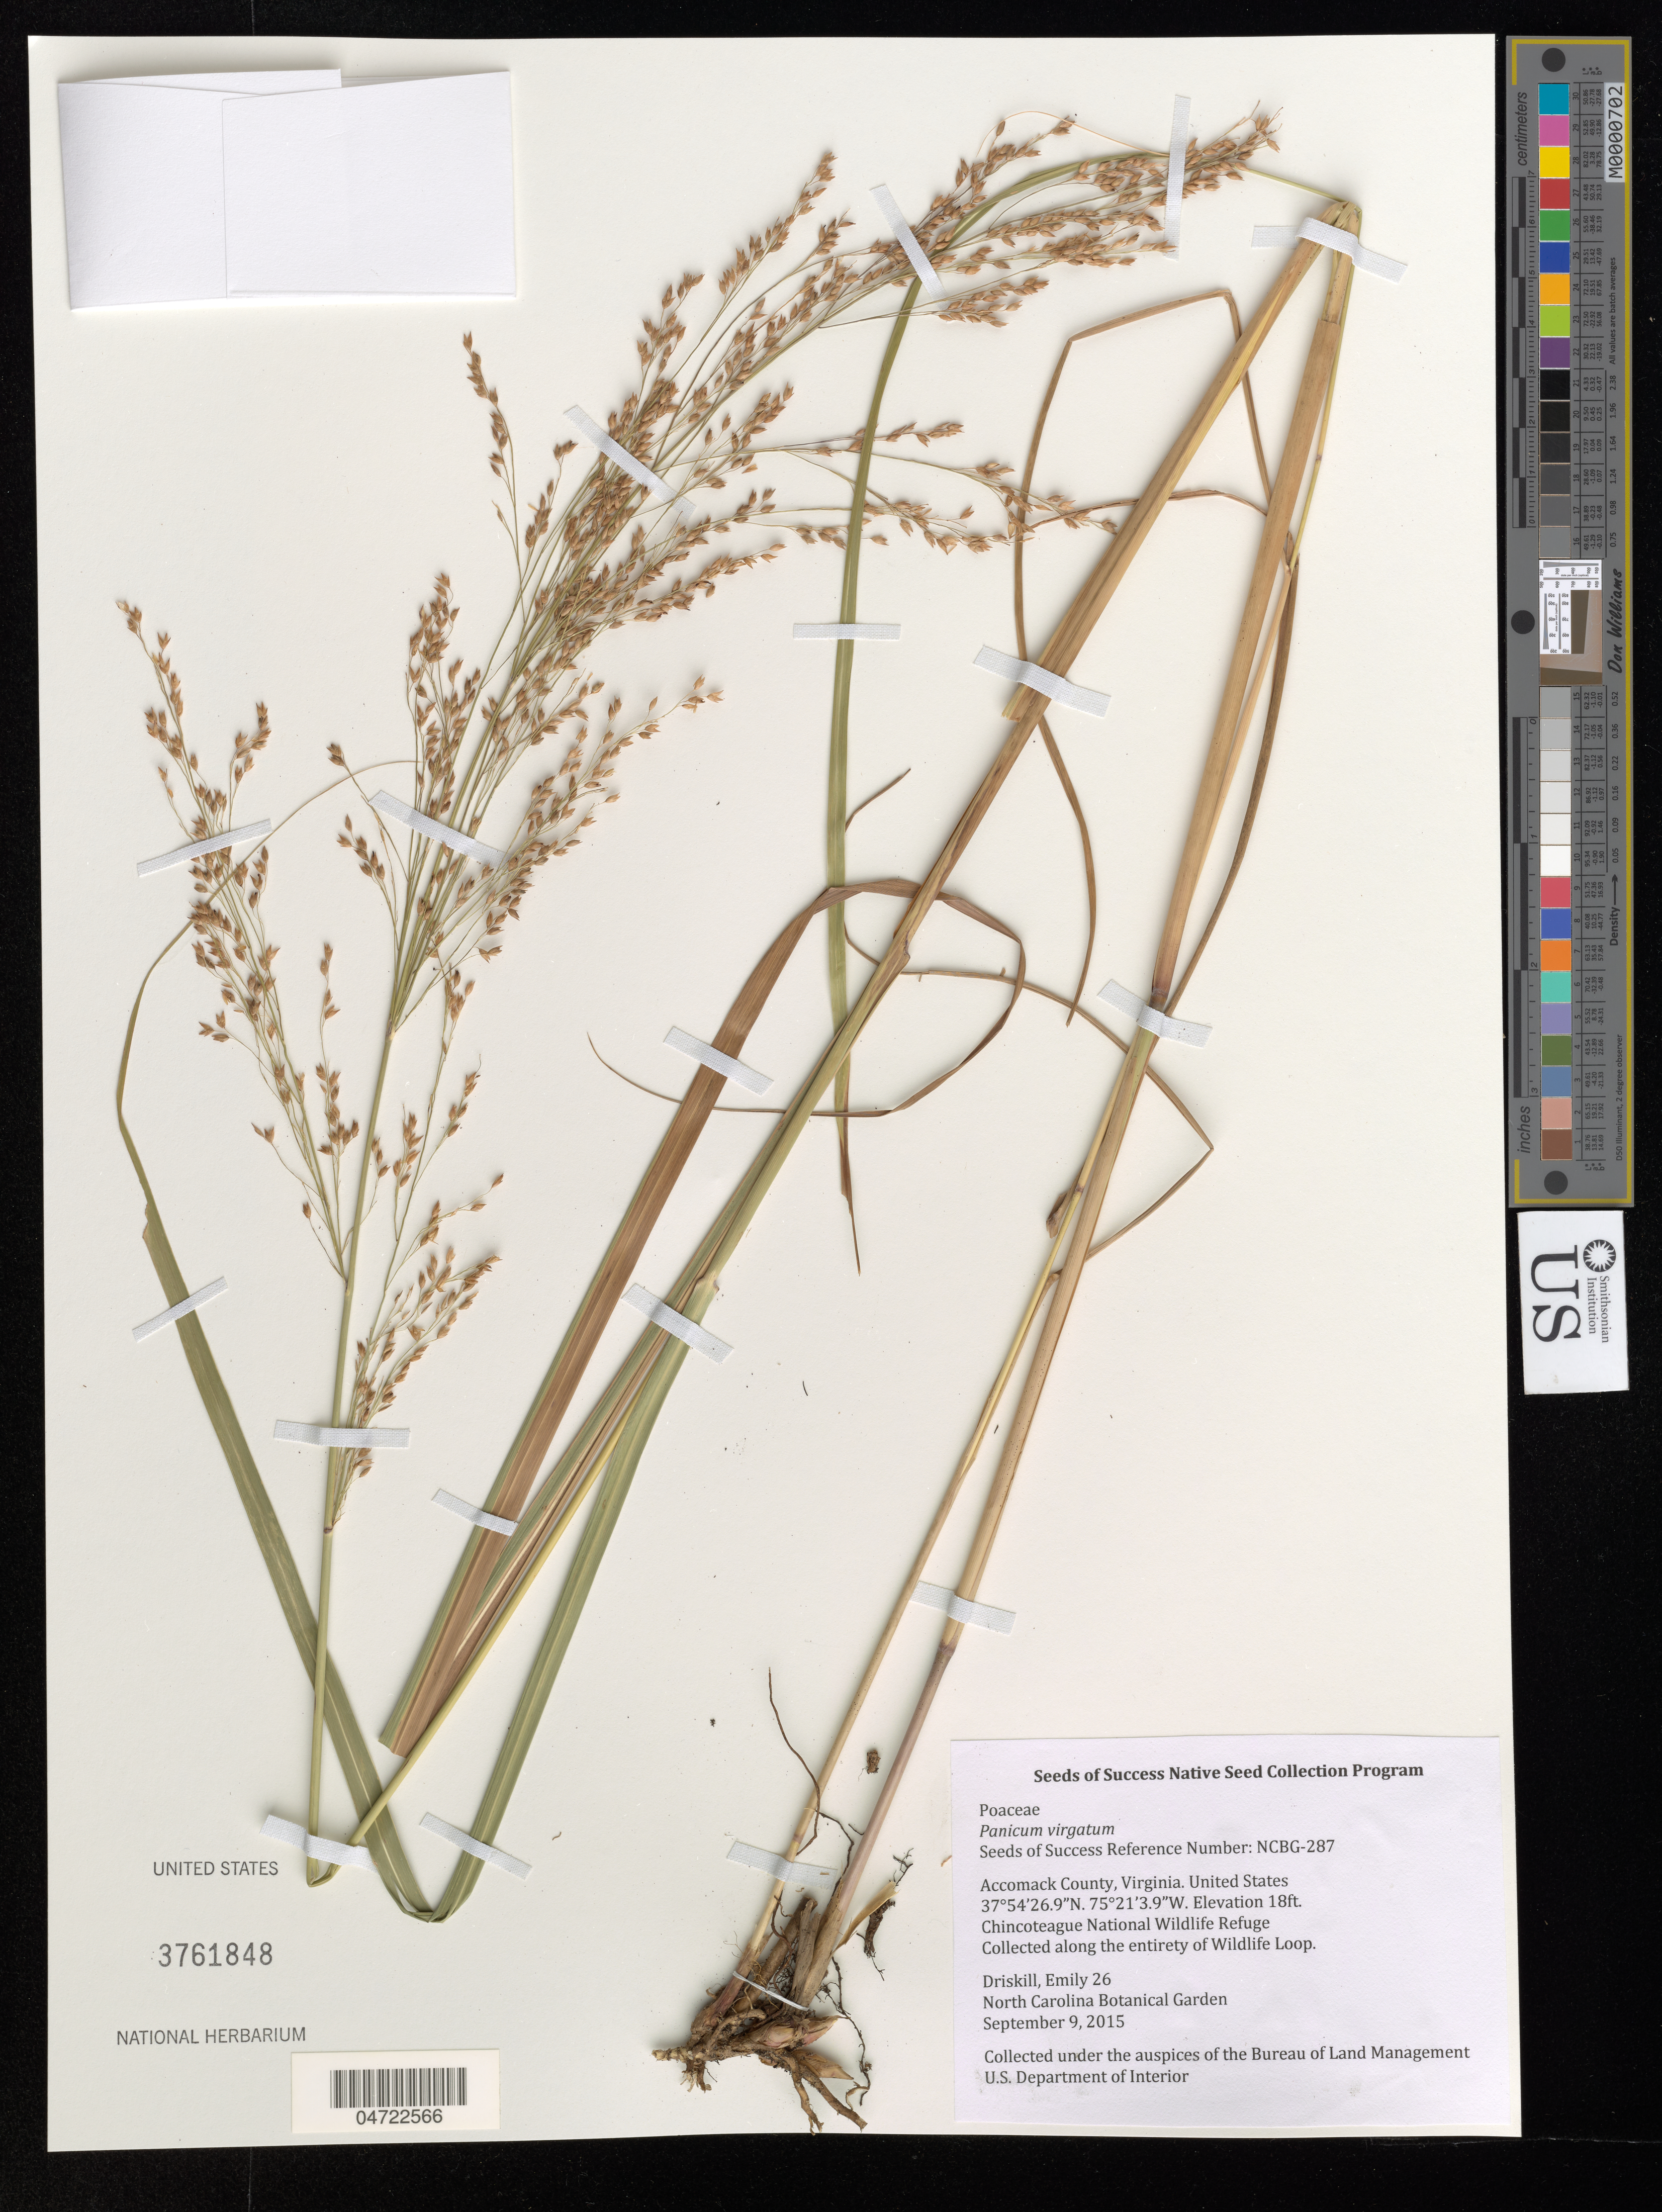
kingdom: Plantae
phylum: Tracheophyta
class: Liliopsida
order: Poales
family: Poaceae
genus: Panicum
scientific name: Panicum virgatum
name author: L.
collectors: E. Driskill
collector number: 26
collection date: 2015-09-09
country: United States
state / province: Virginia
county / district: Accomack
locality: Chincoteague National Wildlife Refuge. Collected along the entirety of Wildlife Loop.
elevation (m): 5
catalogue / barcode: US 3761848